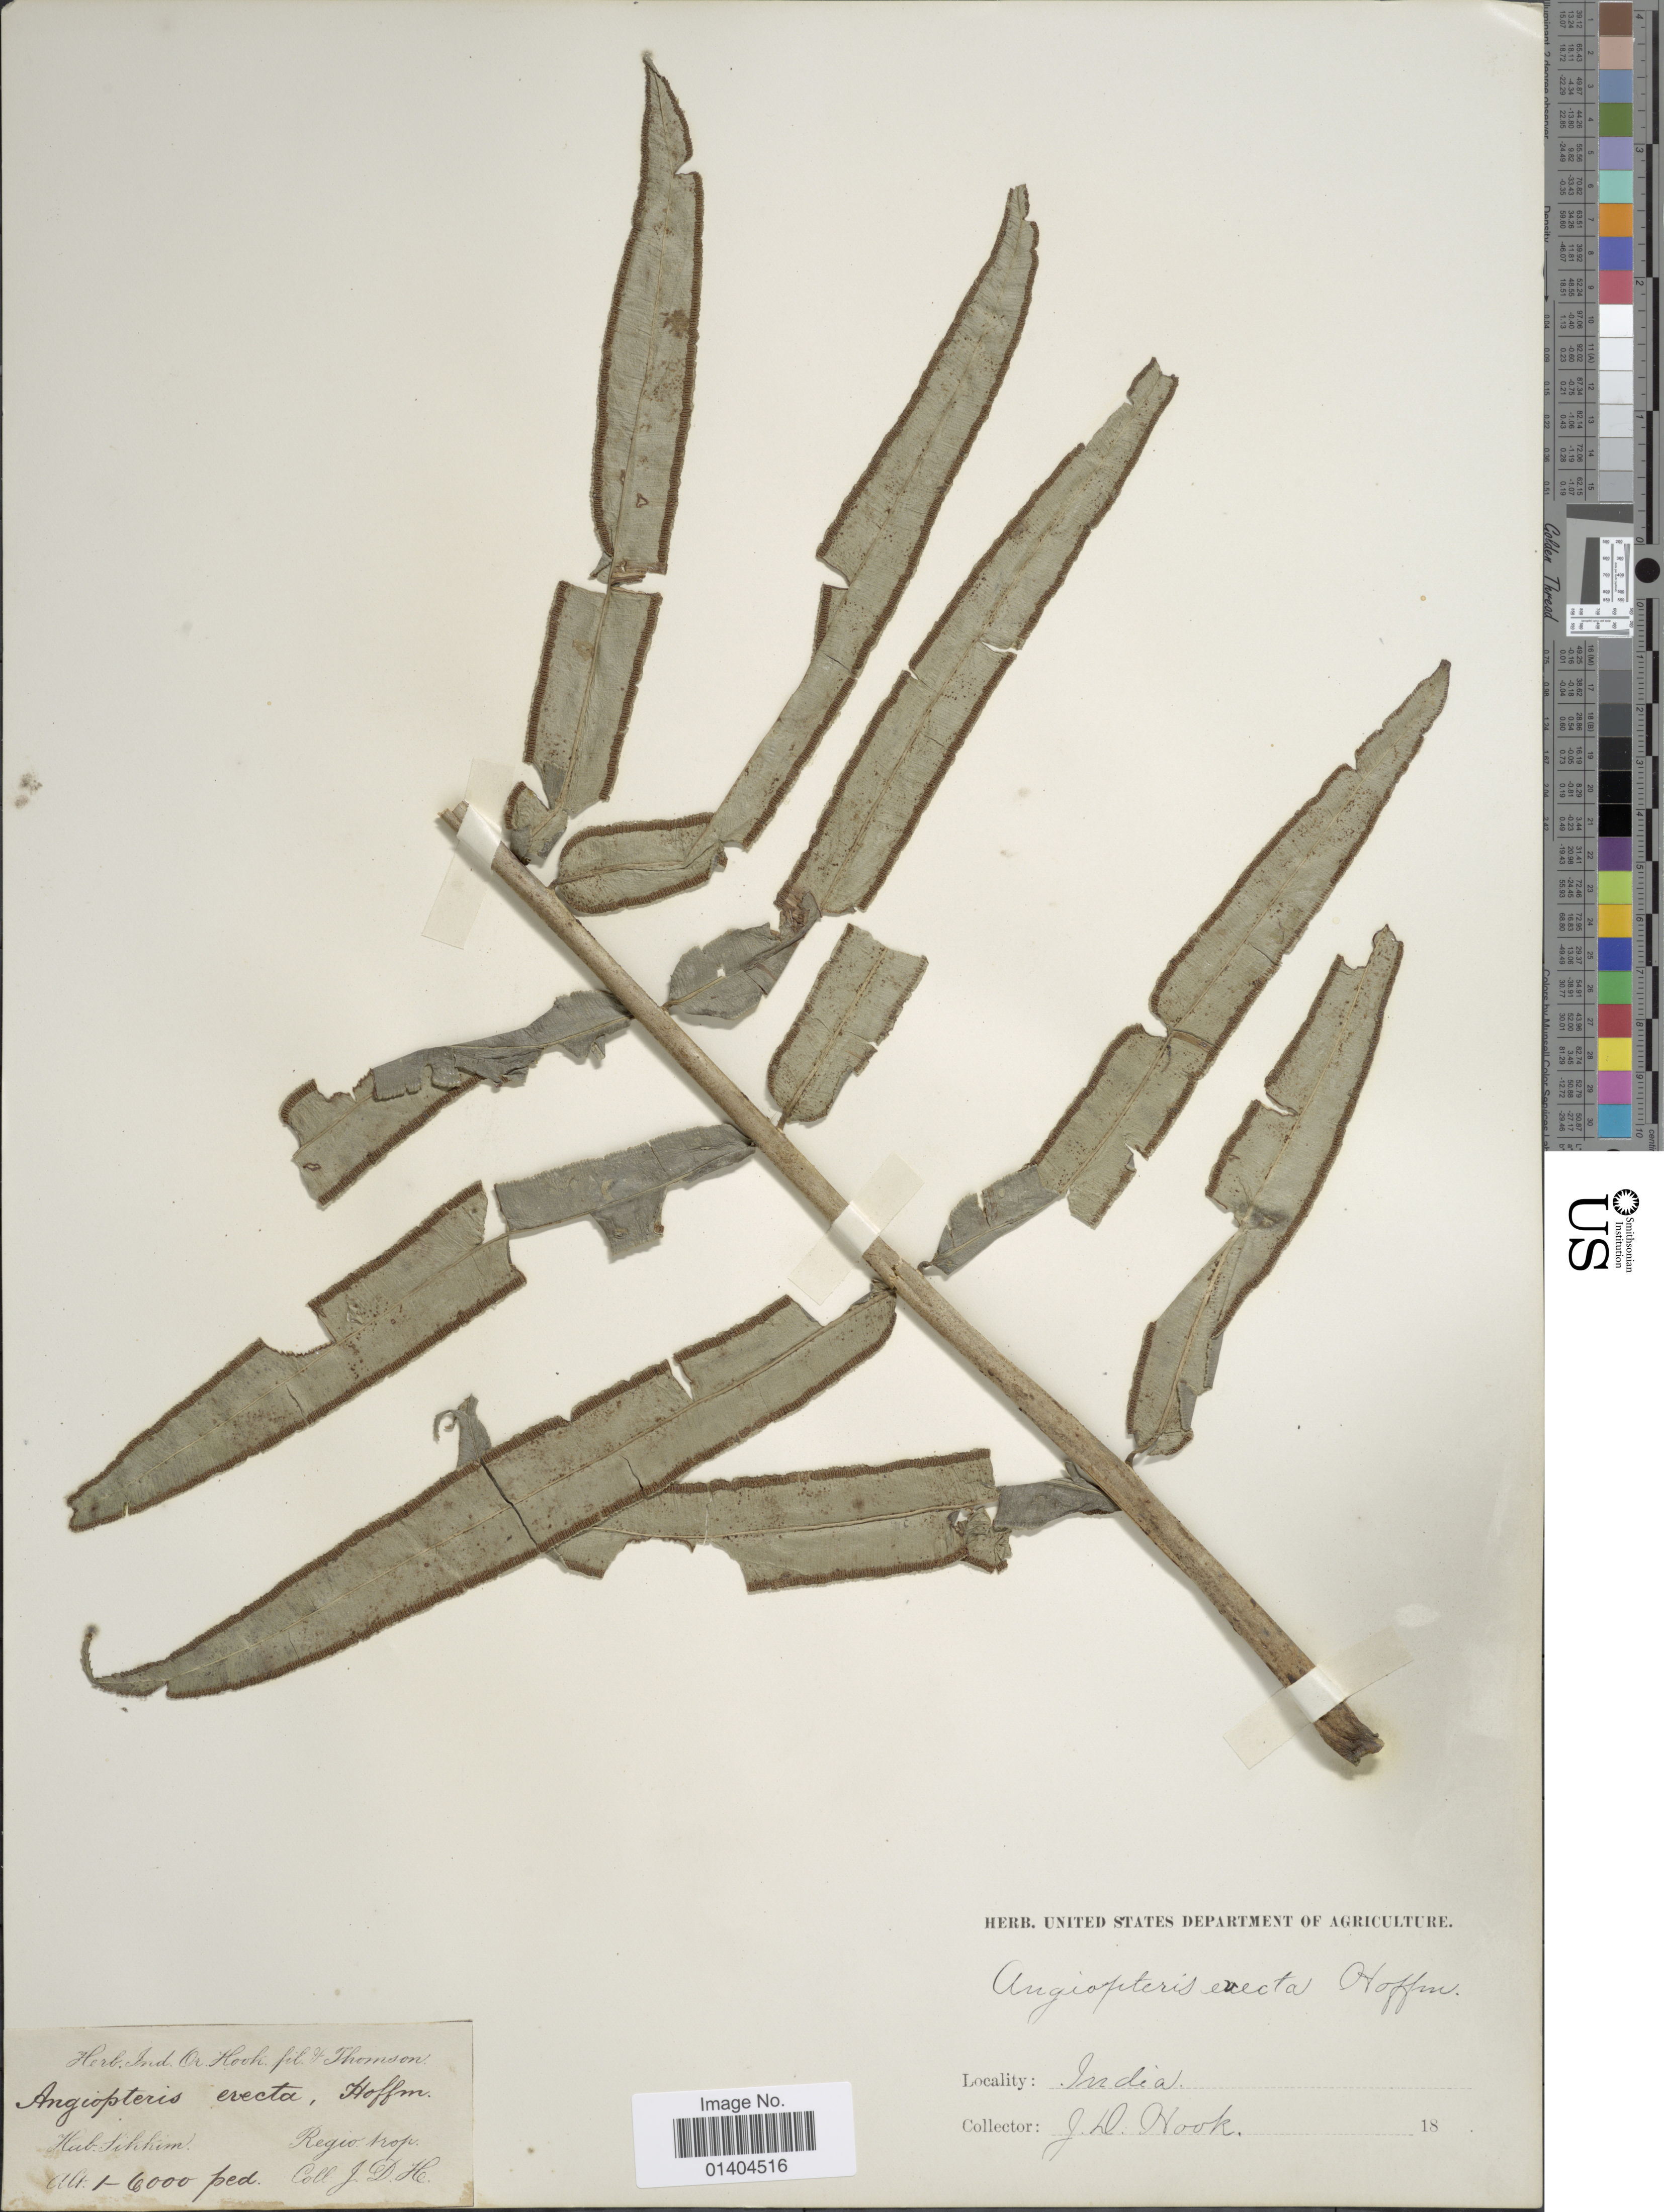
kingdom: Plantae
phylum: Tracheophyta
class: Polypodiopsida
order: Marattiales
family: Marattiaceae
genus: Angiopteris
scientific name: Angiopteris evecta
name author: (G. Forst.) Hoffm.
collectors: J. D. Hooker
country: India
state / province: Sikkim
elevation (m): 305